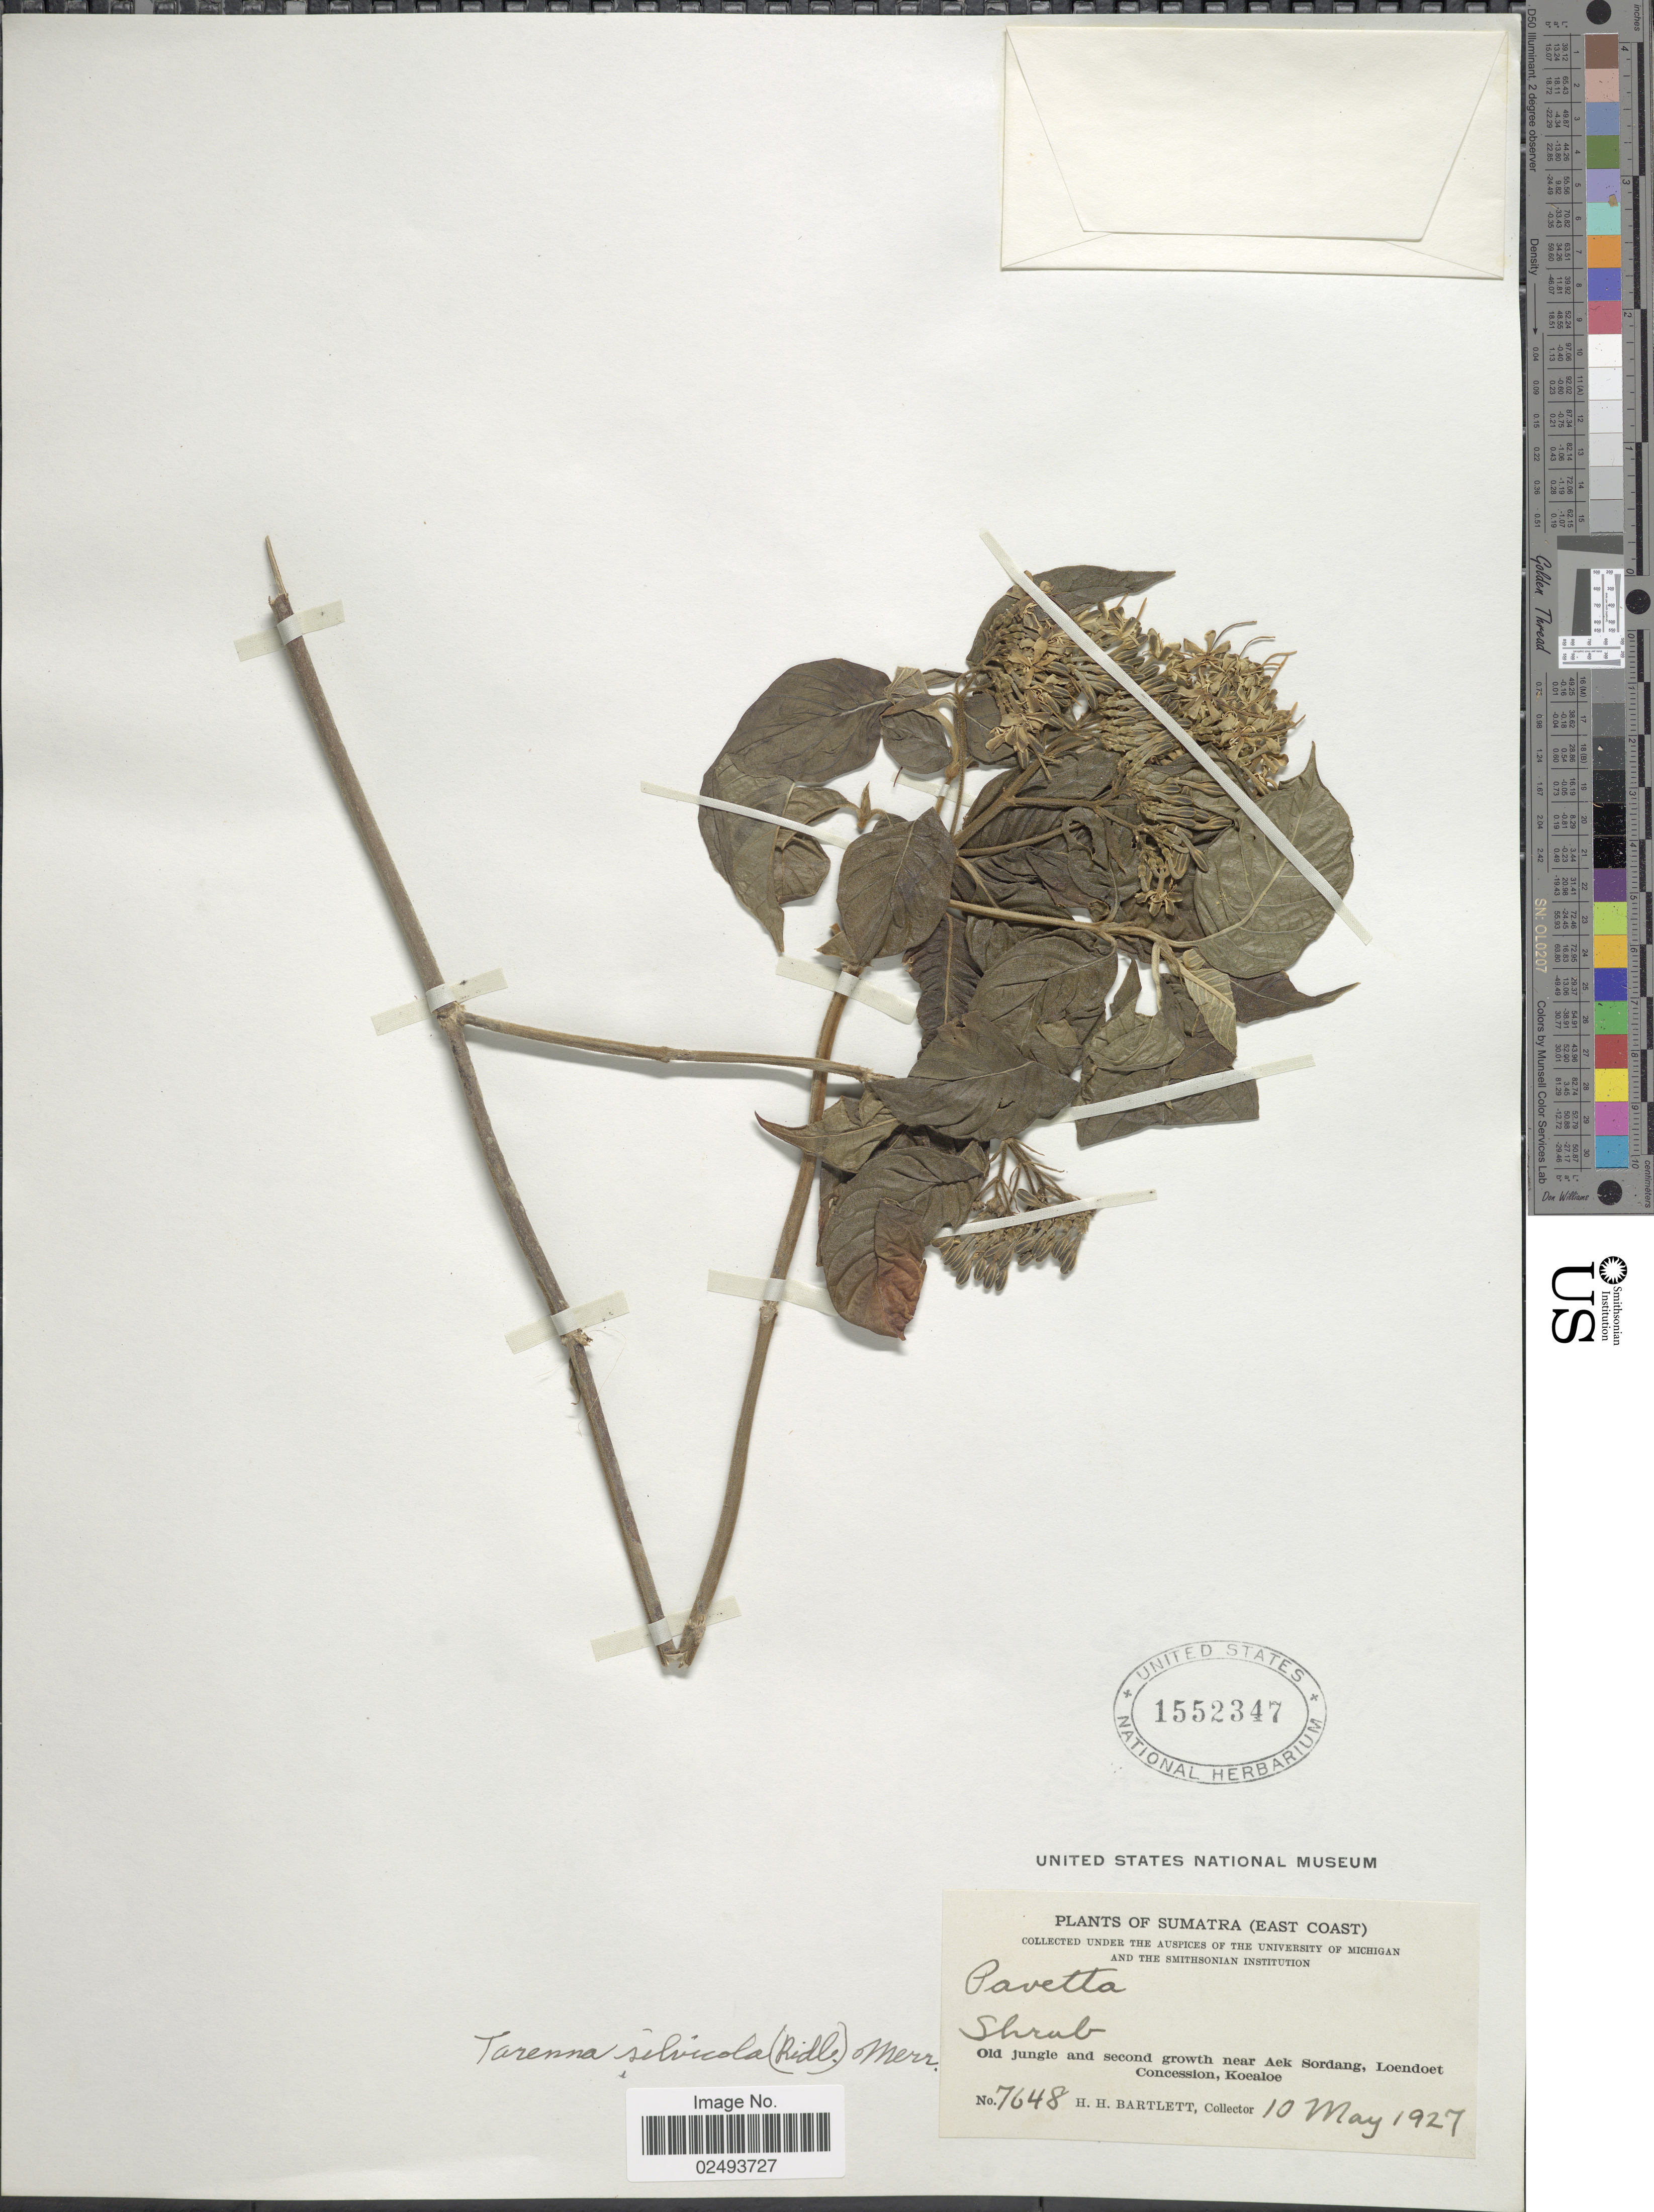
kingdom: Plantae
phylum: Tracheophyta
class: Magnoliopsida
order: Gentianales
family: Rubiaceae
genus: Tarenna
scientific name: Tarenna sylvicola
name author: (Ridl.) Merr.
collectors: H. H. Bartlett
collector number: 7648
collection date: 1927-05-10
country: Indonesia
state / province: Sumatra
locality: Sumatra (East Coast), Old jungle and second growth near Aek Sordang, Loendoet Concession, Koealoe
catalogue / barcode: US 1552347